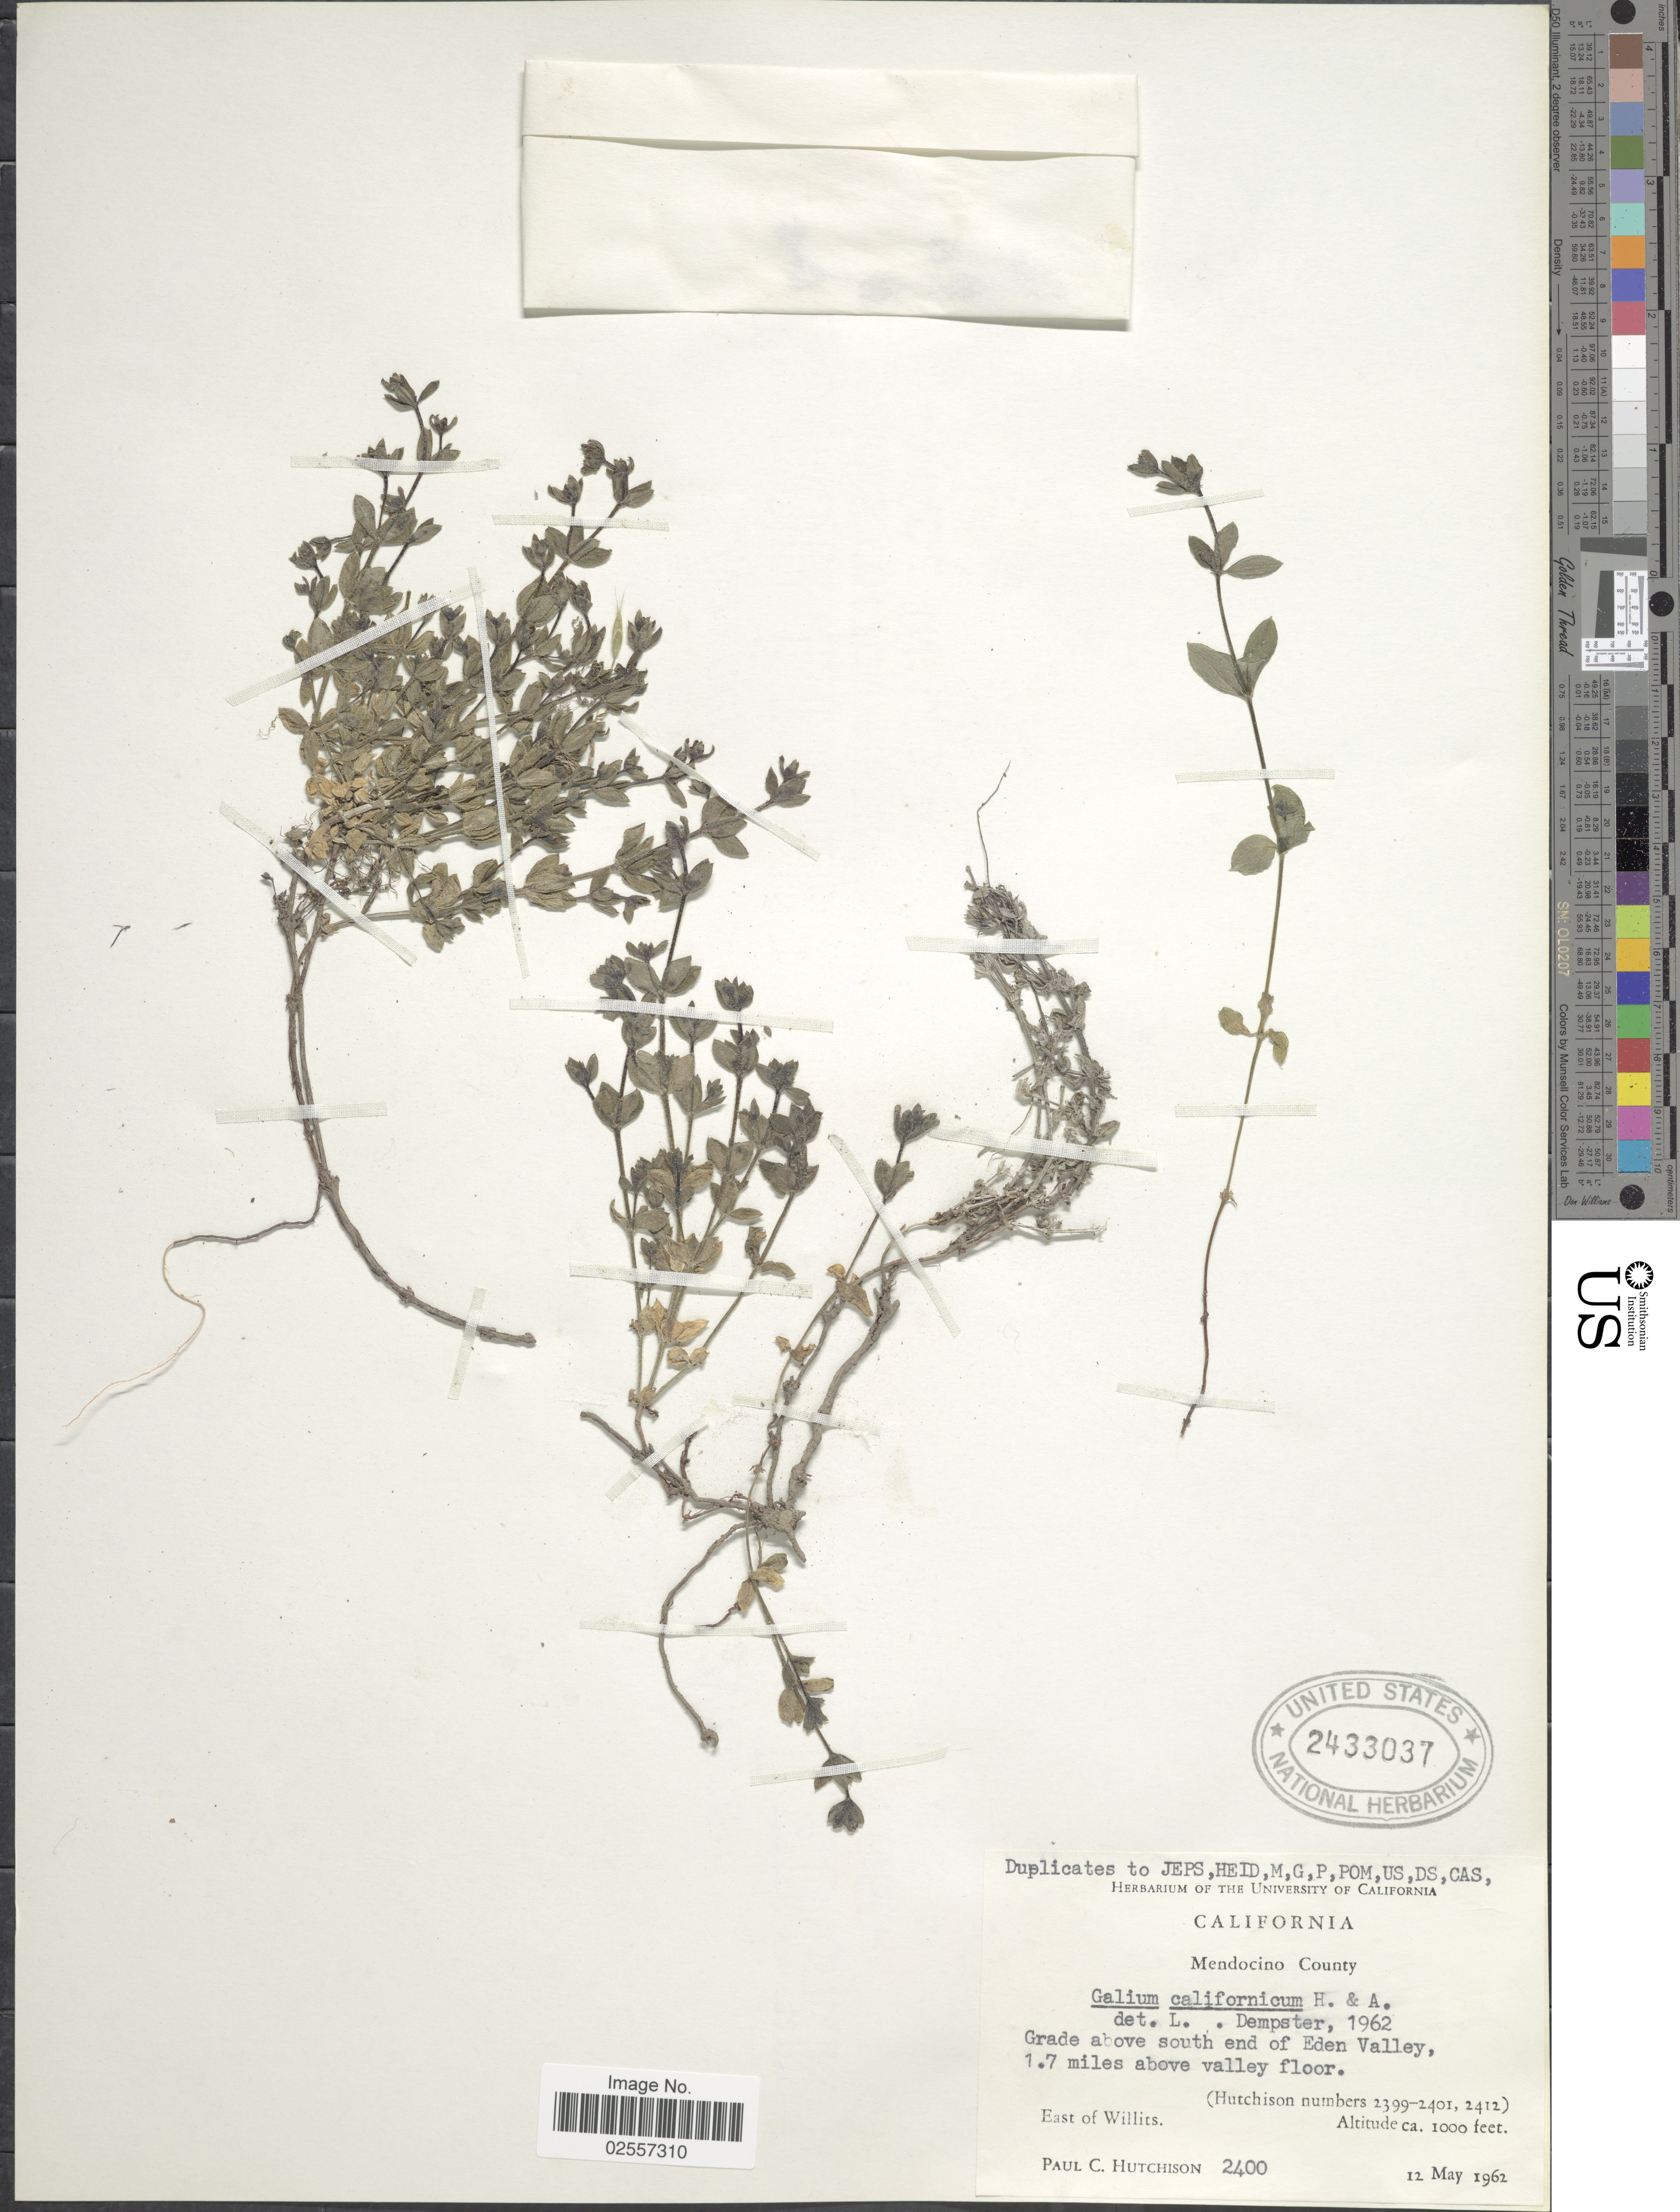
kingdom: Plantae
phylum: Tracheophyta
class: Magnoliopsida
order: Gentianales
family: Rubiaceae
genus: Galium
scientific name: Galium californicum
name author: Hook. & Arn.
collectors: P. C. Hutchison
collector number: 2400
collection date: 1962-05-12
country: United States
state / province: California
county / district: Mendocino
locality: Mendocino County. Grade above south end of Eden Valley, 1.7 miles above valley floor. East of Willits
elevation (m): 305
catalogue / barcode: US 2433037